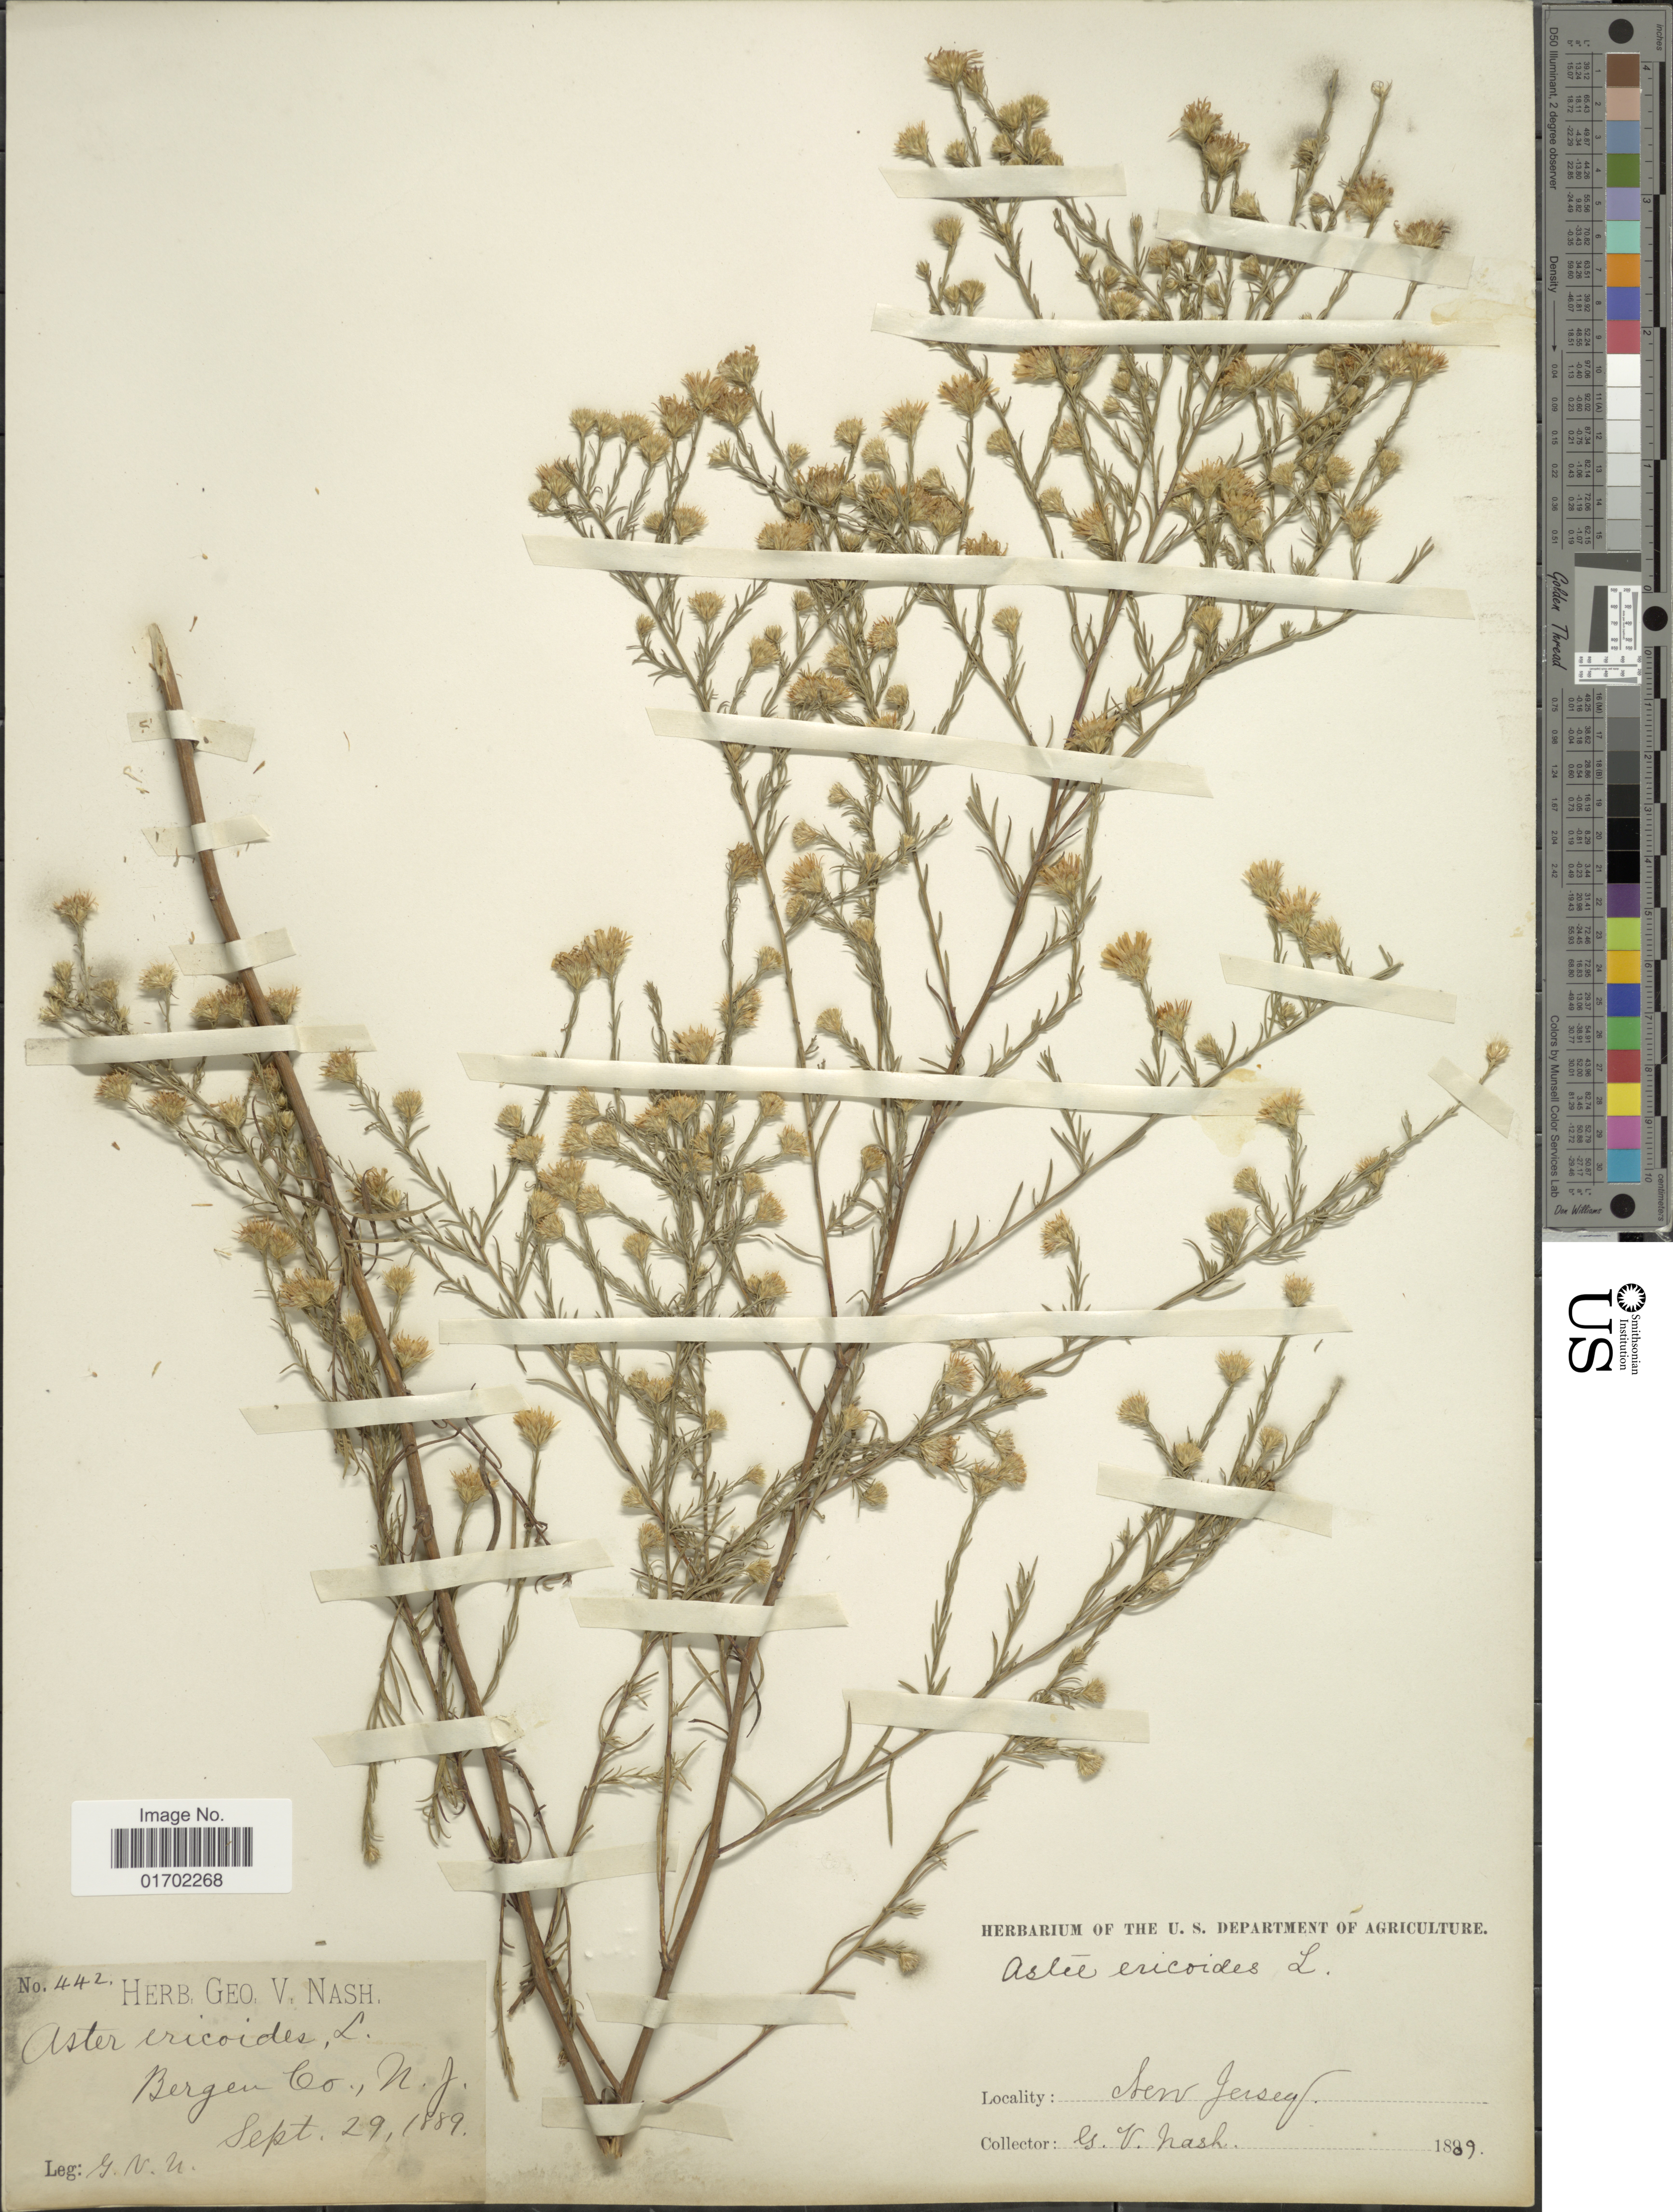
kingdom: Plantae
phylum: Tracheophyta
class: Magnoliopsida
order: Asterales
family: Asteraceae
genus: Symphyotrichum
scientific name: Symphyotrichum pilosum var. pilosum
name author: (Willd.) G.L. Nesom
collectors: G. V. Nash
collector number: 442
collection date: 1889-09-29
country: United States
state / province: New Jersey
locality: Bergen Co., N. J.